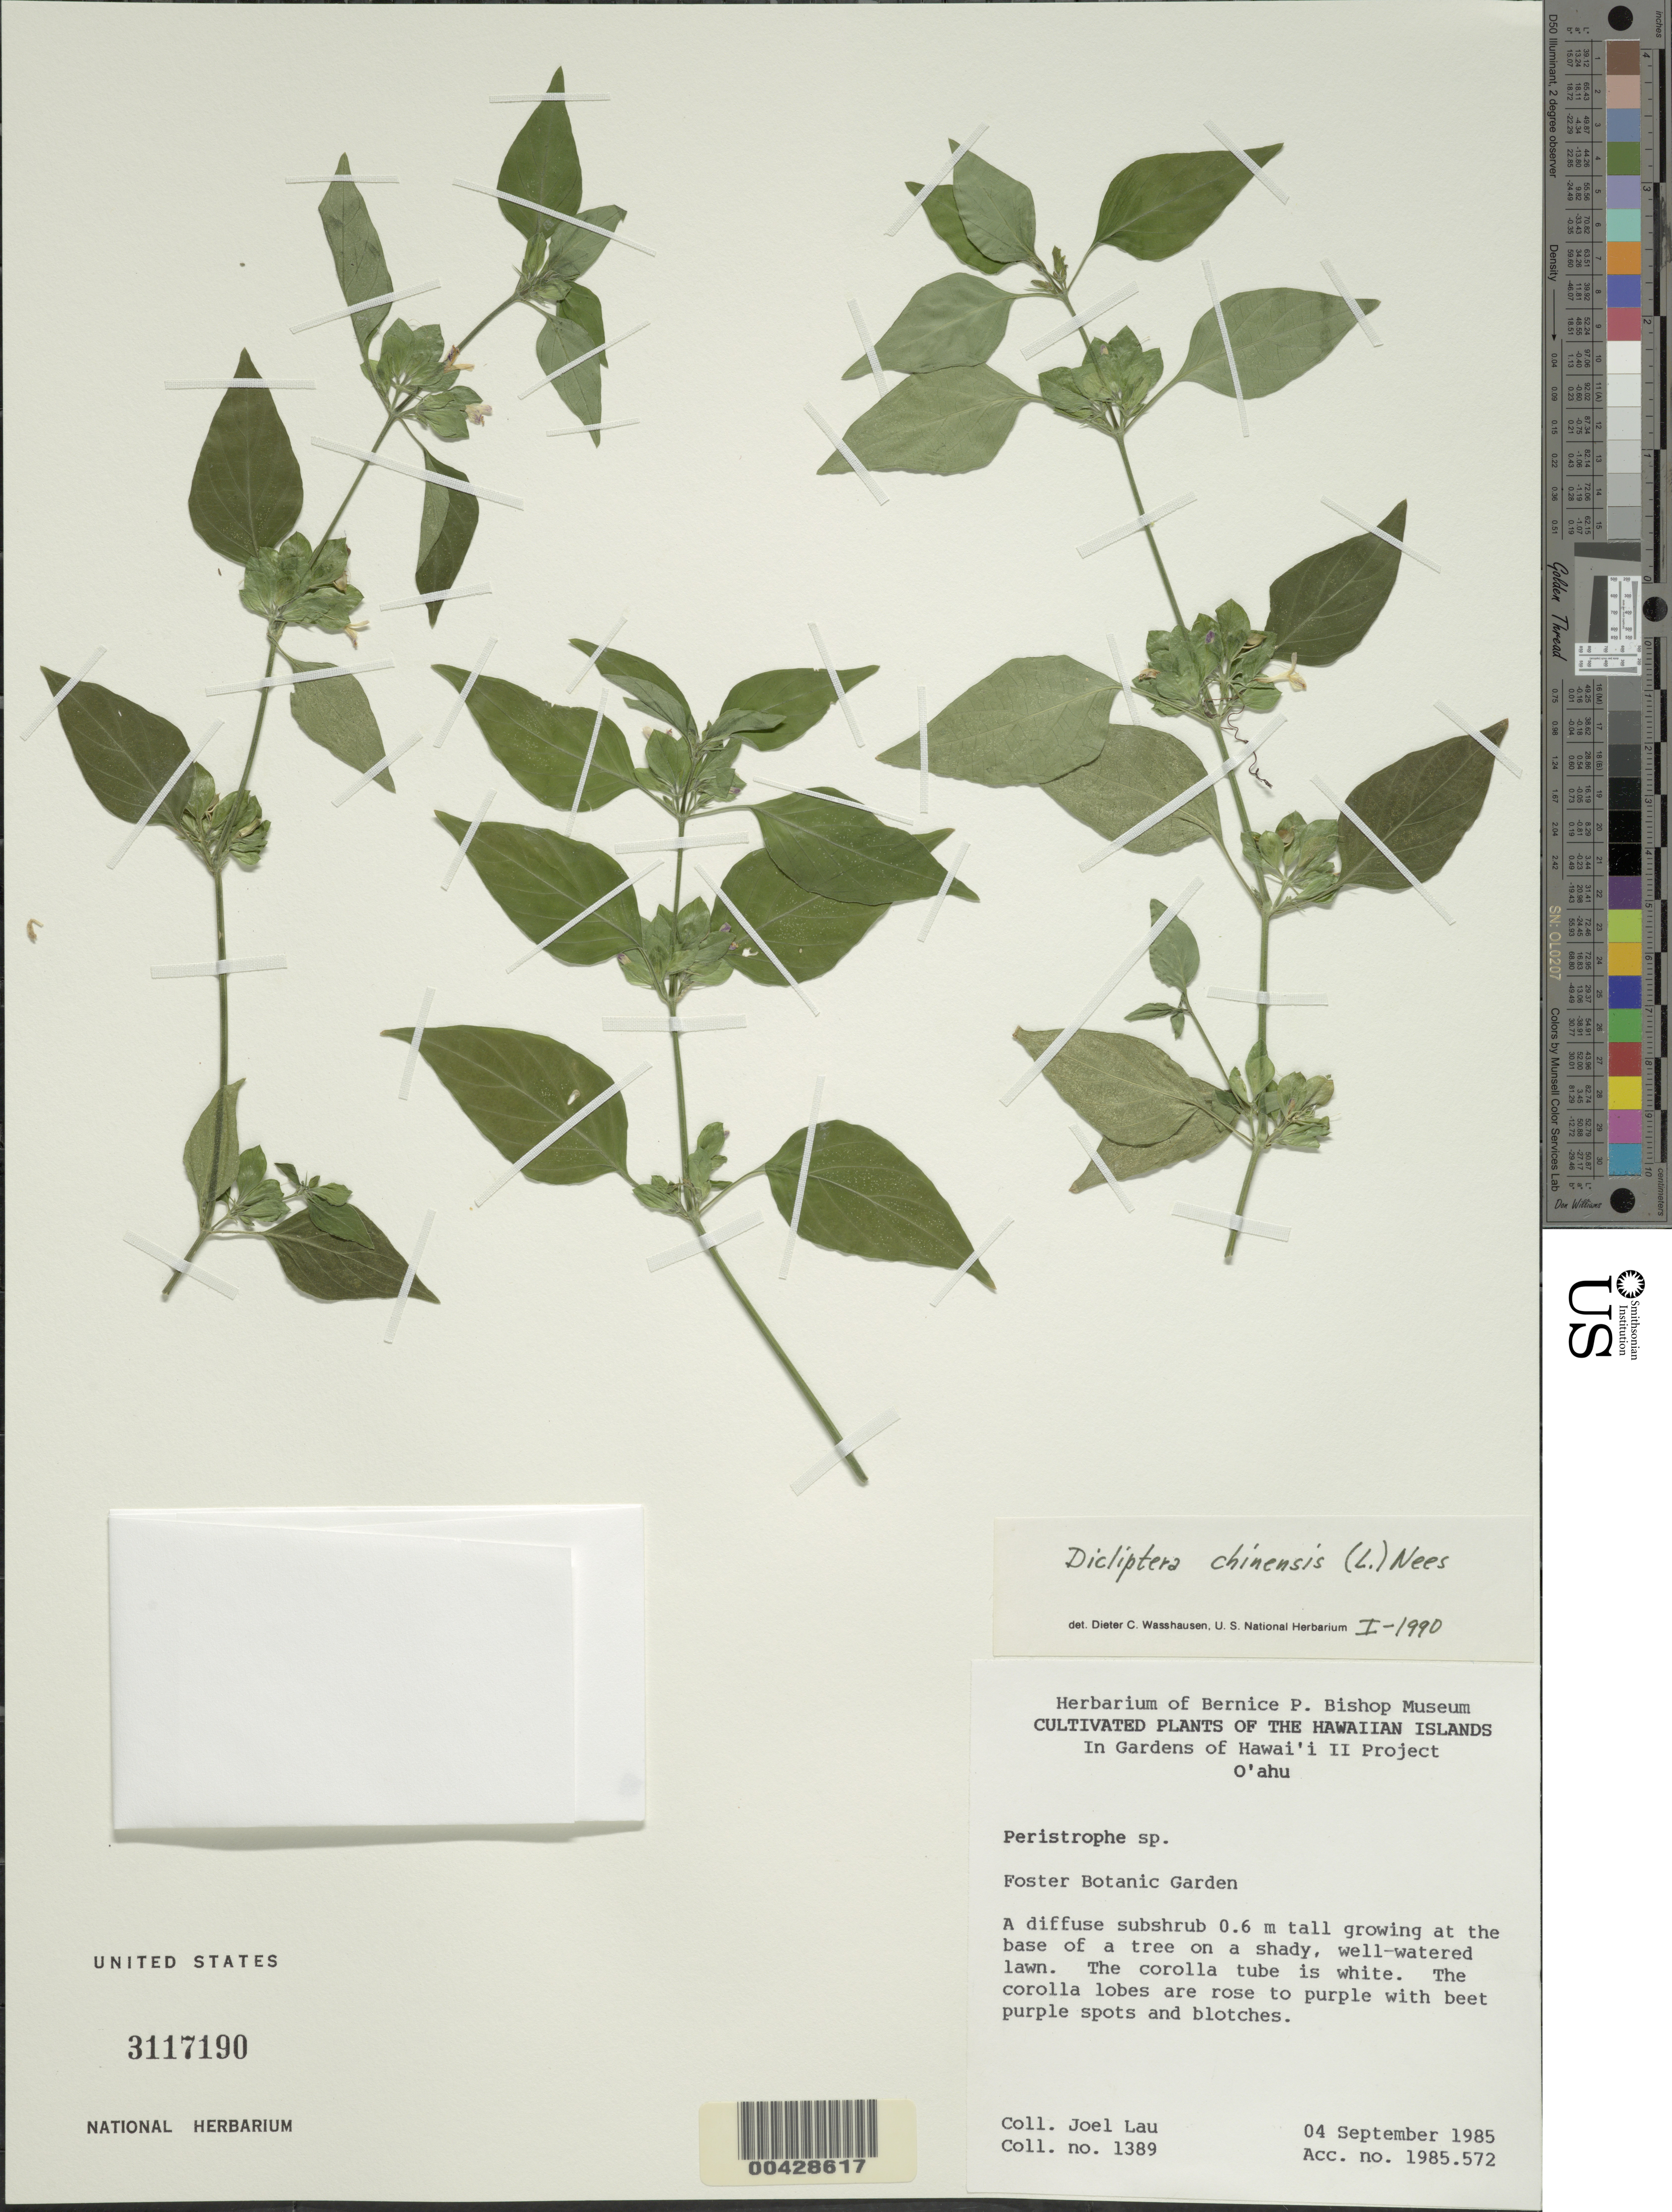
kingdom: Plantae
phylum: Tracheophyta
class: Magnoliopsida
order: Lamiales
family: Acanthaceae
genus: Dicliptera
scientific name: Dicliptera chinensis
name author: (L.) Juss.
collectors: J. Lau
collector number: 1389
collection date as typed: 4 Sep 1985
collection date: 1985-09-04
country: United States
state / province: Hawaii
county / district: Honolulu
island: Oahu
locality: Foster Botanic Garden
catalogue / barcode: US 3117190